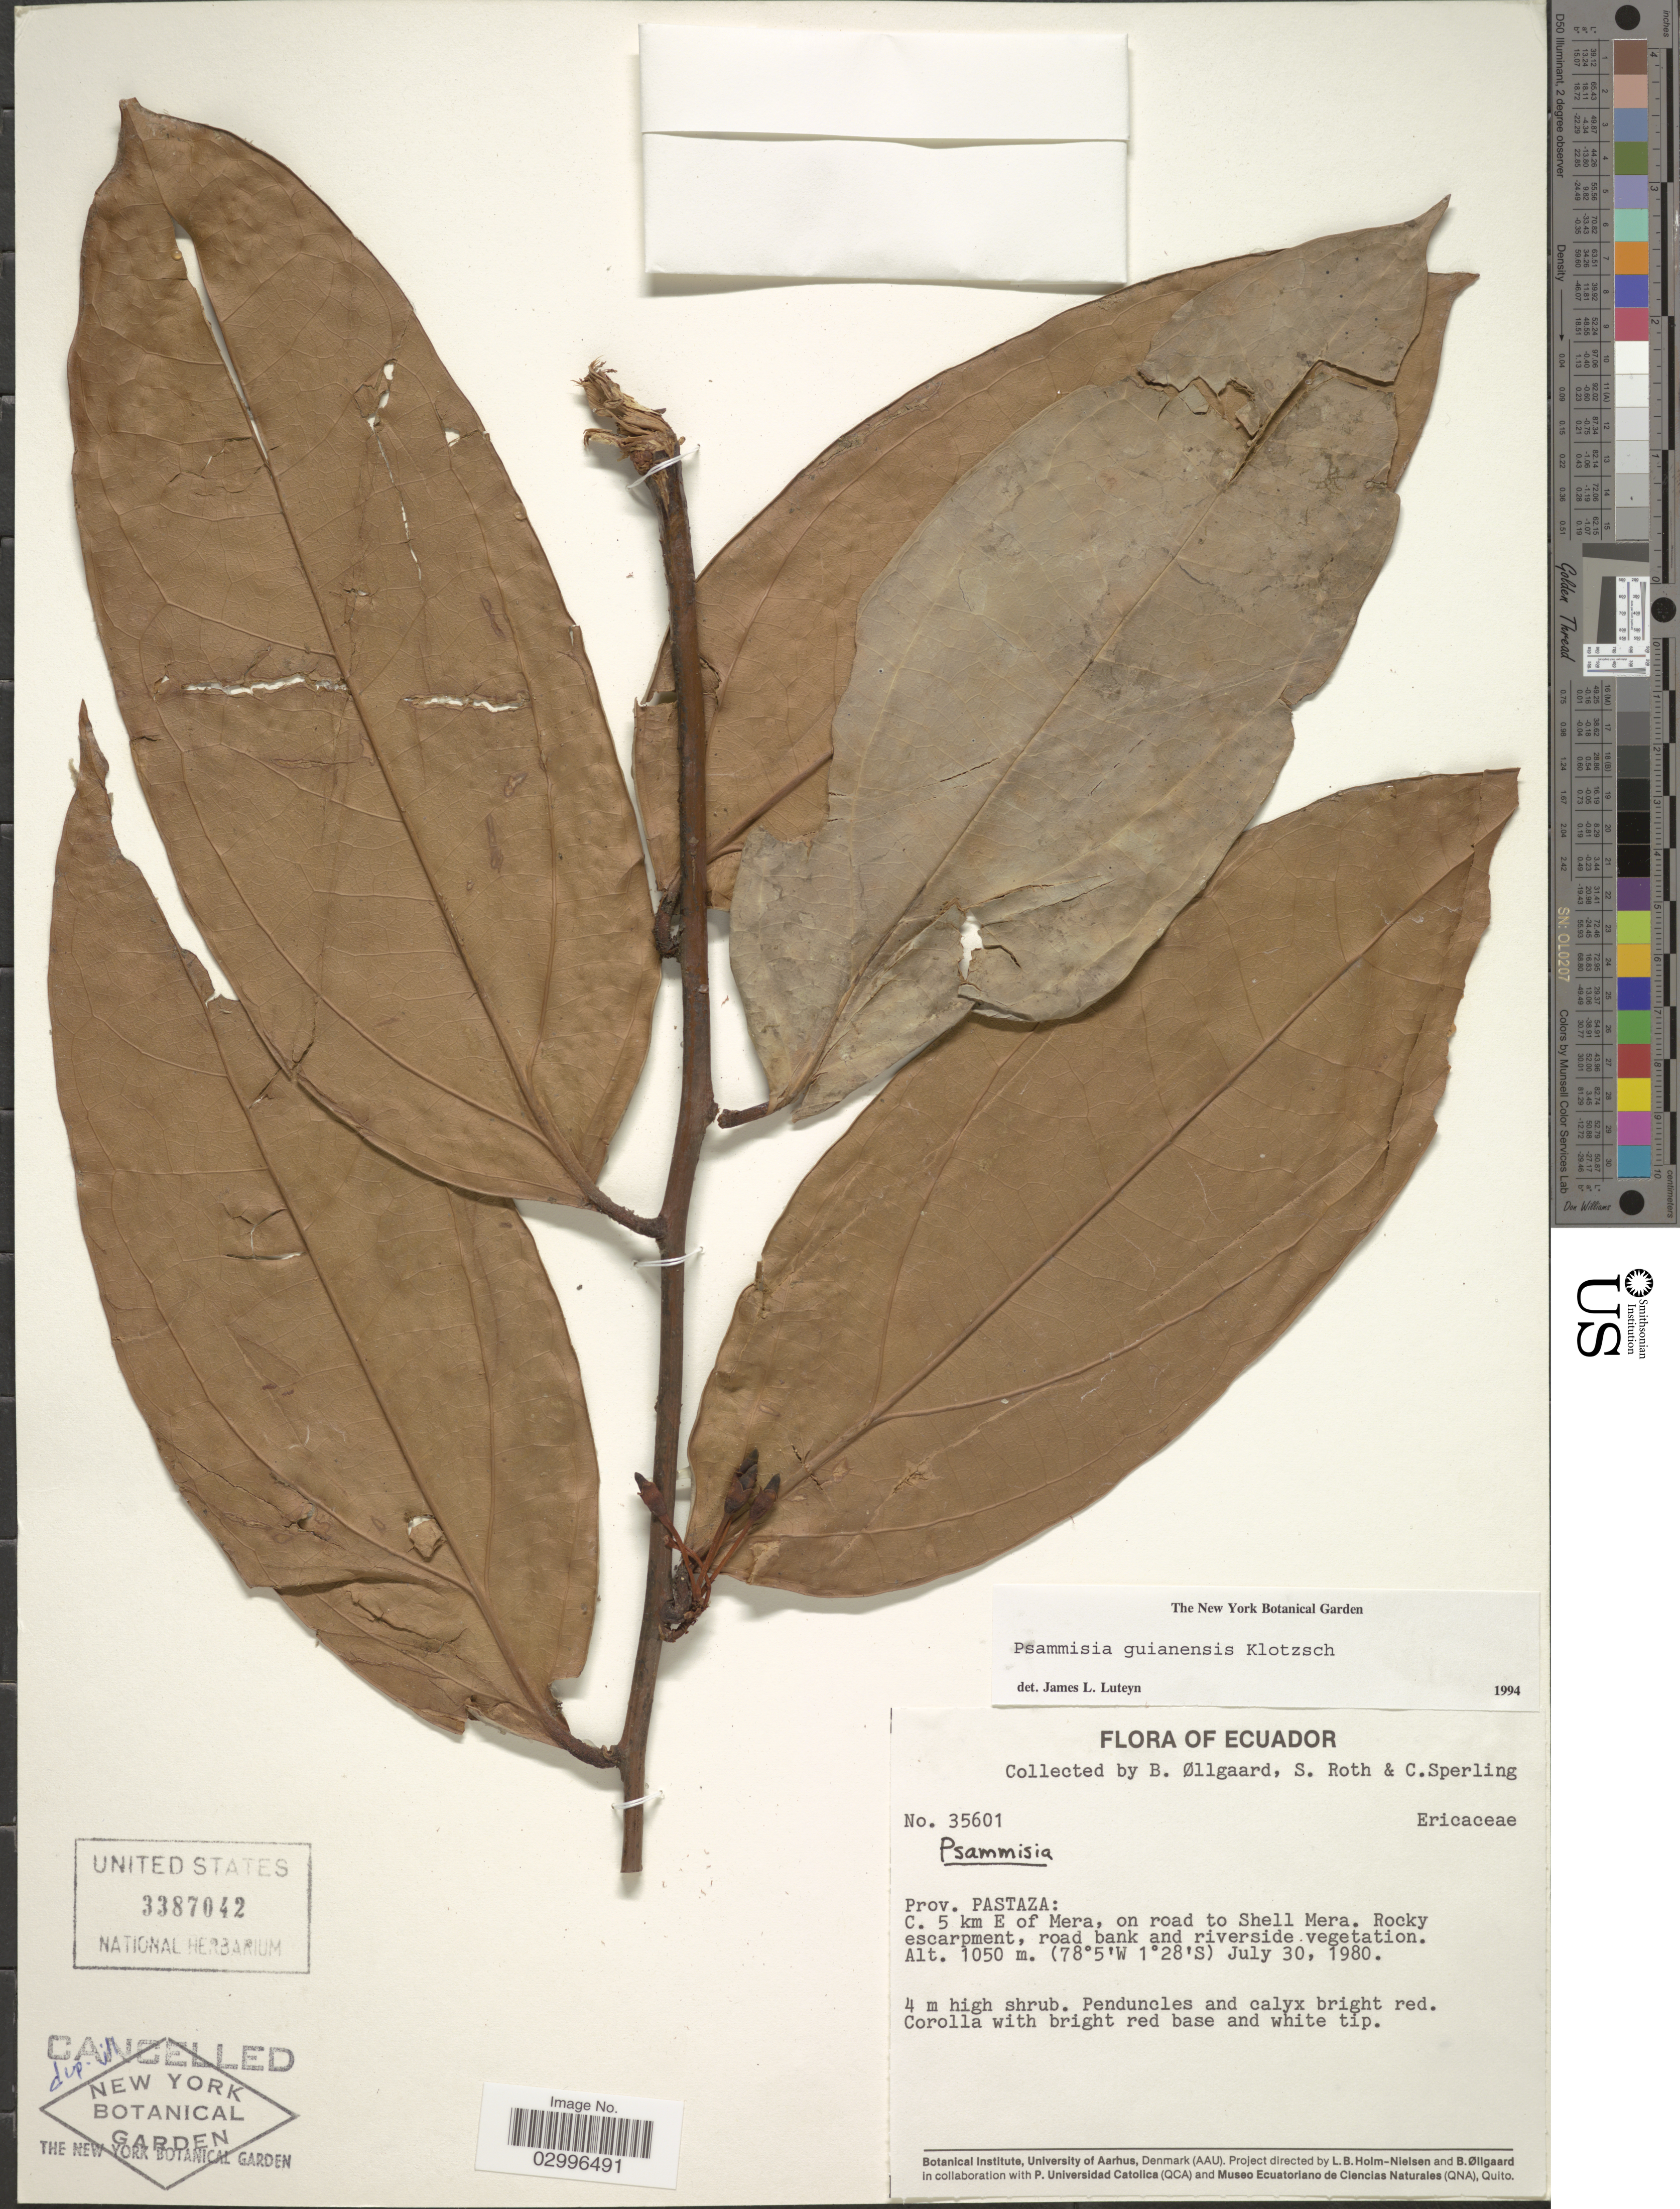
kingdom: Plantae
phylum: Tracheophyta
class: Magnoliopsida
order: Ericales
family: Ericaceae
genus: Psammisia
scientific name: Psammisia guianensis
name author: Klotzsch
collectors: B. Øllgaard, S. Roth & C. Sperling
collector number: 35601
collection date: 1980-07-30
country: Ecuador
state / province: Pastaza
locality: C. 5 km E of Mera, on road to Shell Mera.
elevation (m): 1050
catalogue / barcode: US 3387042